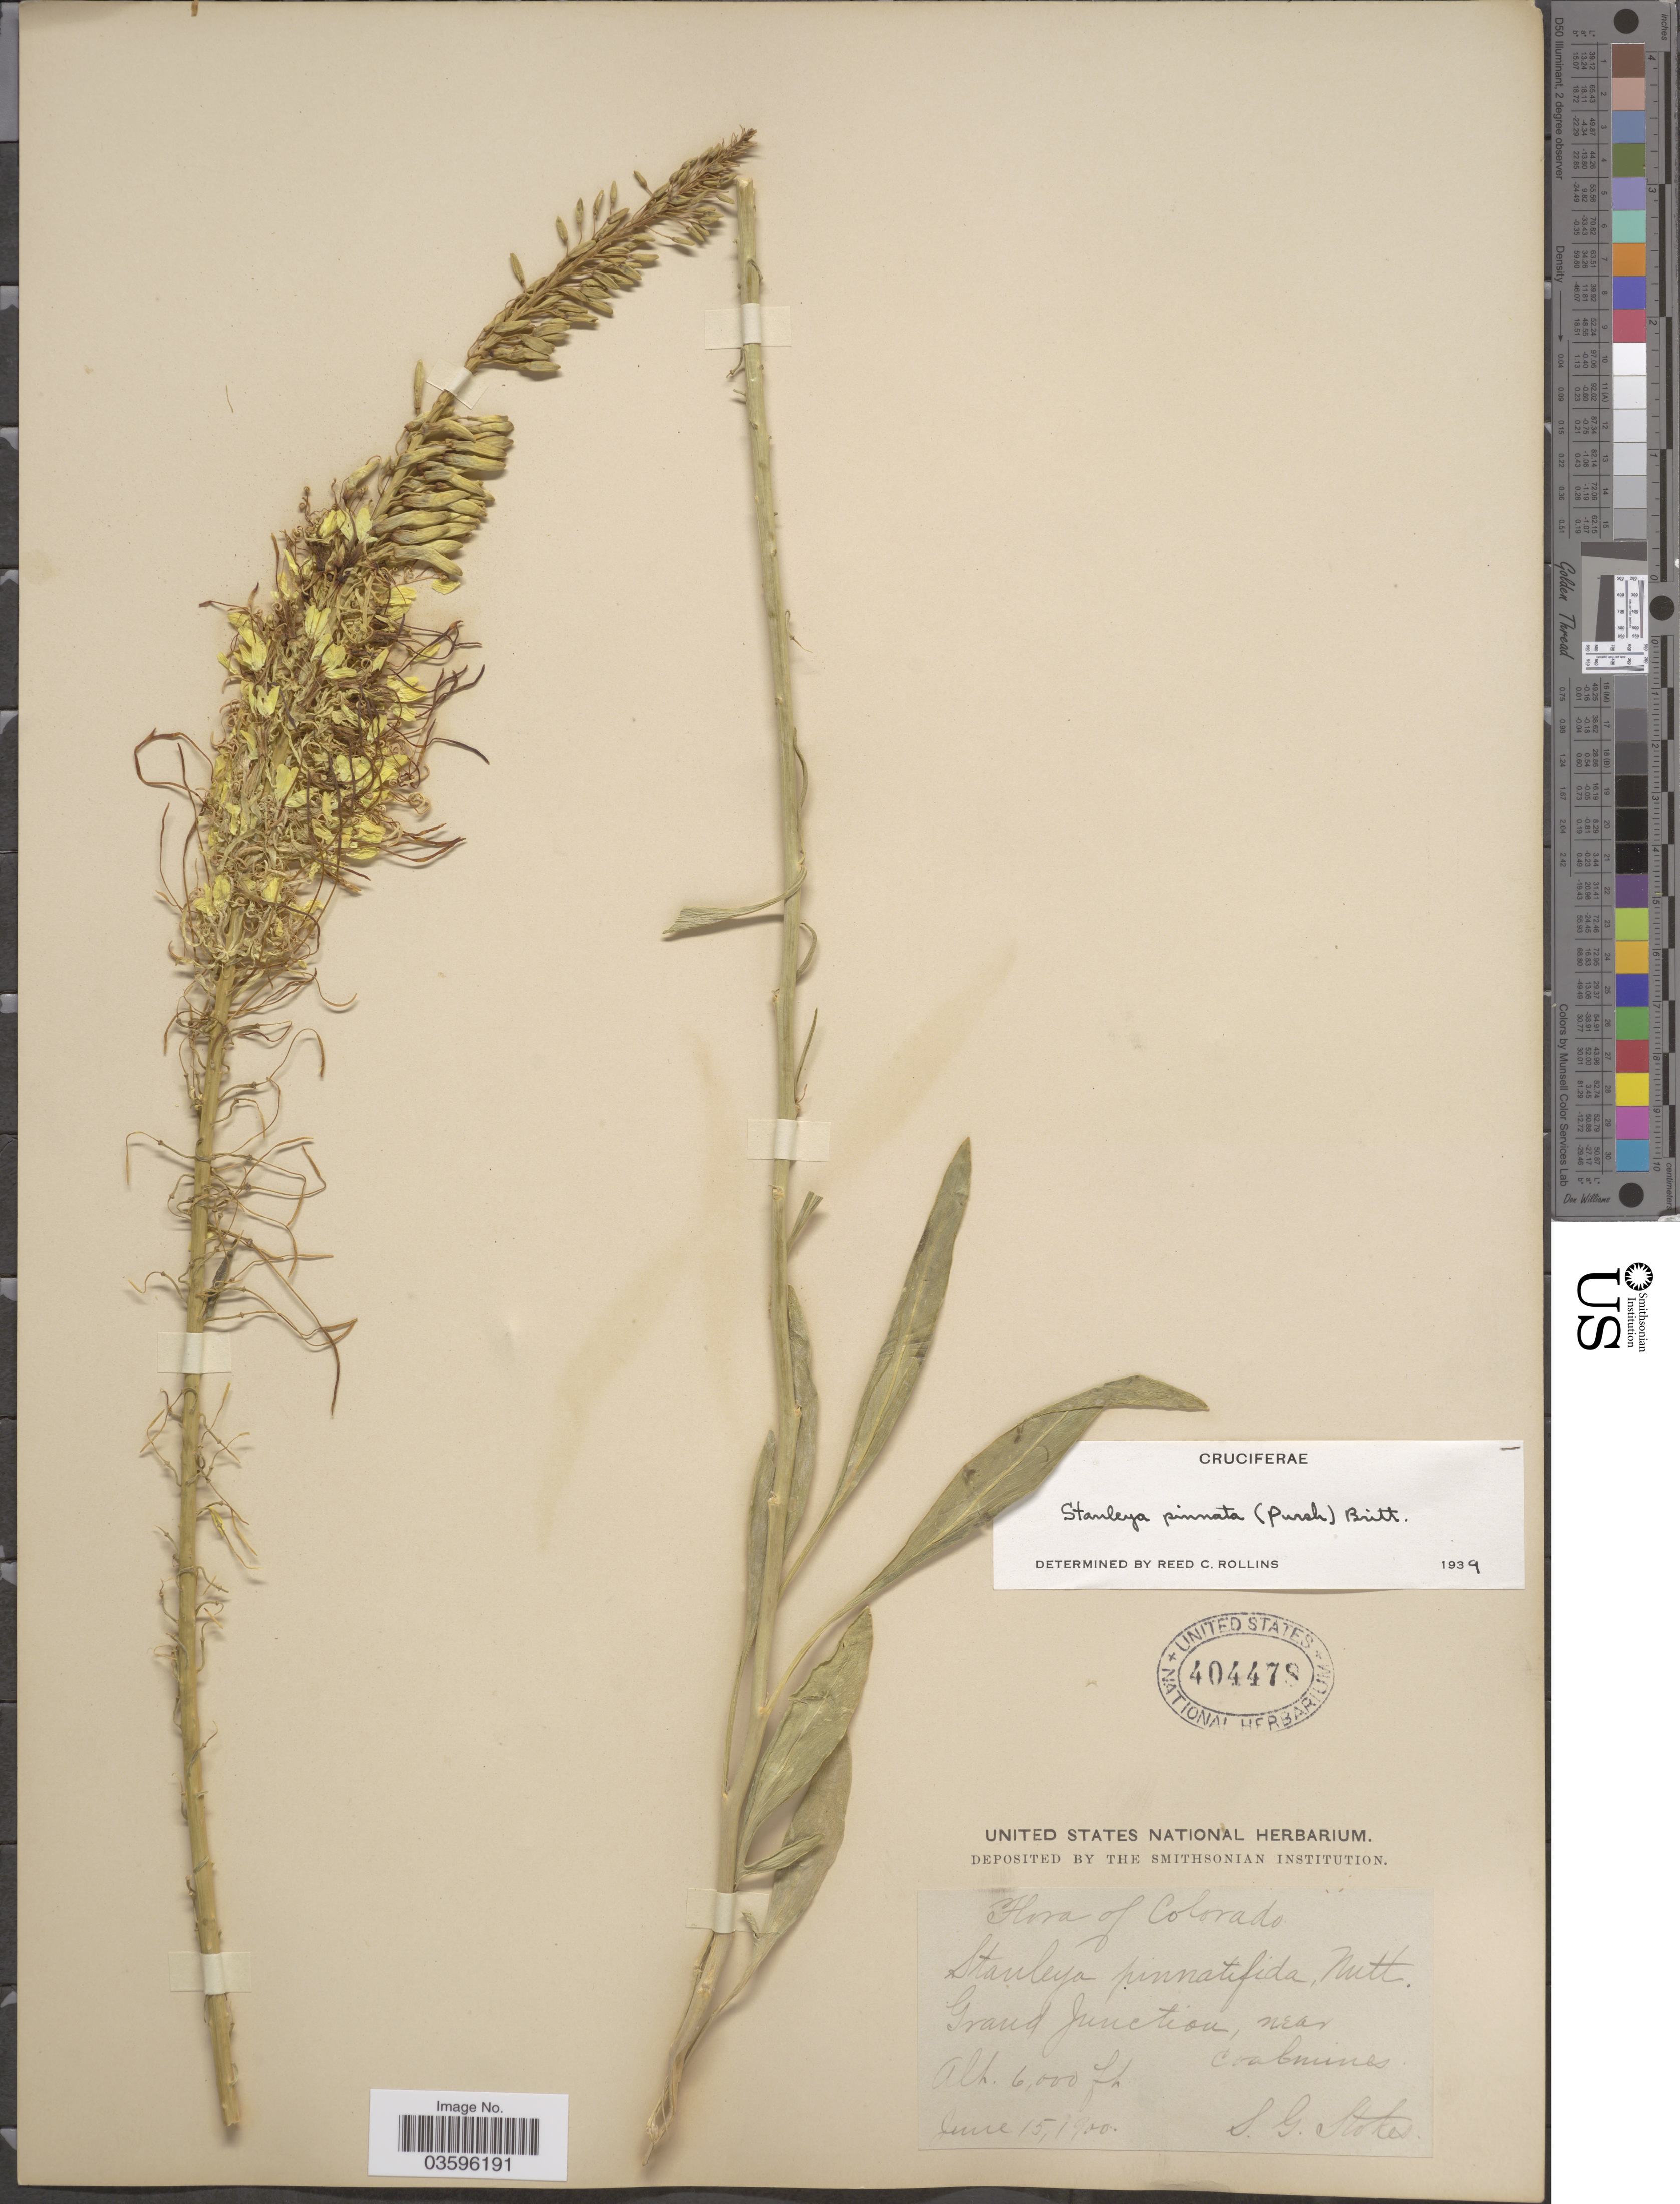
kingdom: Plantae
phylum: Tracheophyta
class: Magnoliopsida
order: Brassicales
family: Brassicaceae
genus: Stanleya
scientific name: Stanleya pinnata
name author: (Pursh) Britton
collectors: S. G. Stokes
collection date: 1900-06-15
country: United States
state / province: Colorado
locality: Grand Junction, near Coalmines.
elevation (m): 1829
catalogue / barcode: US 404478